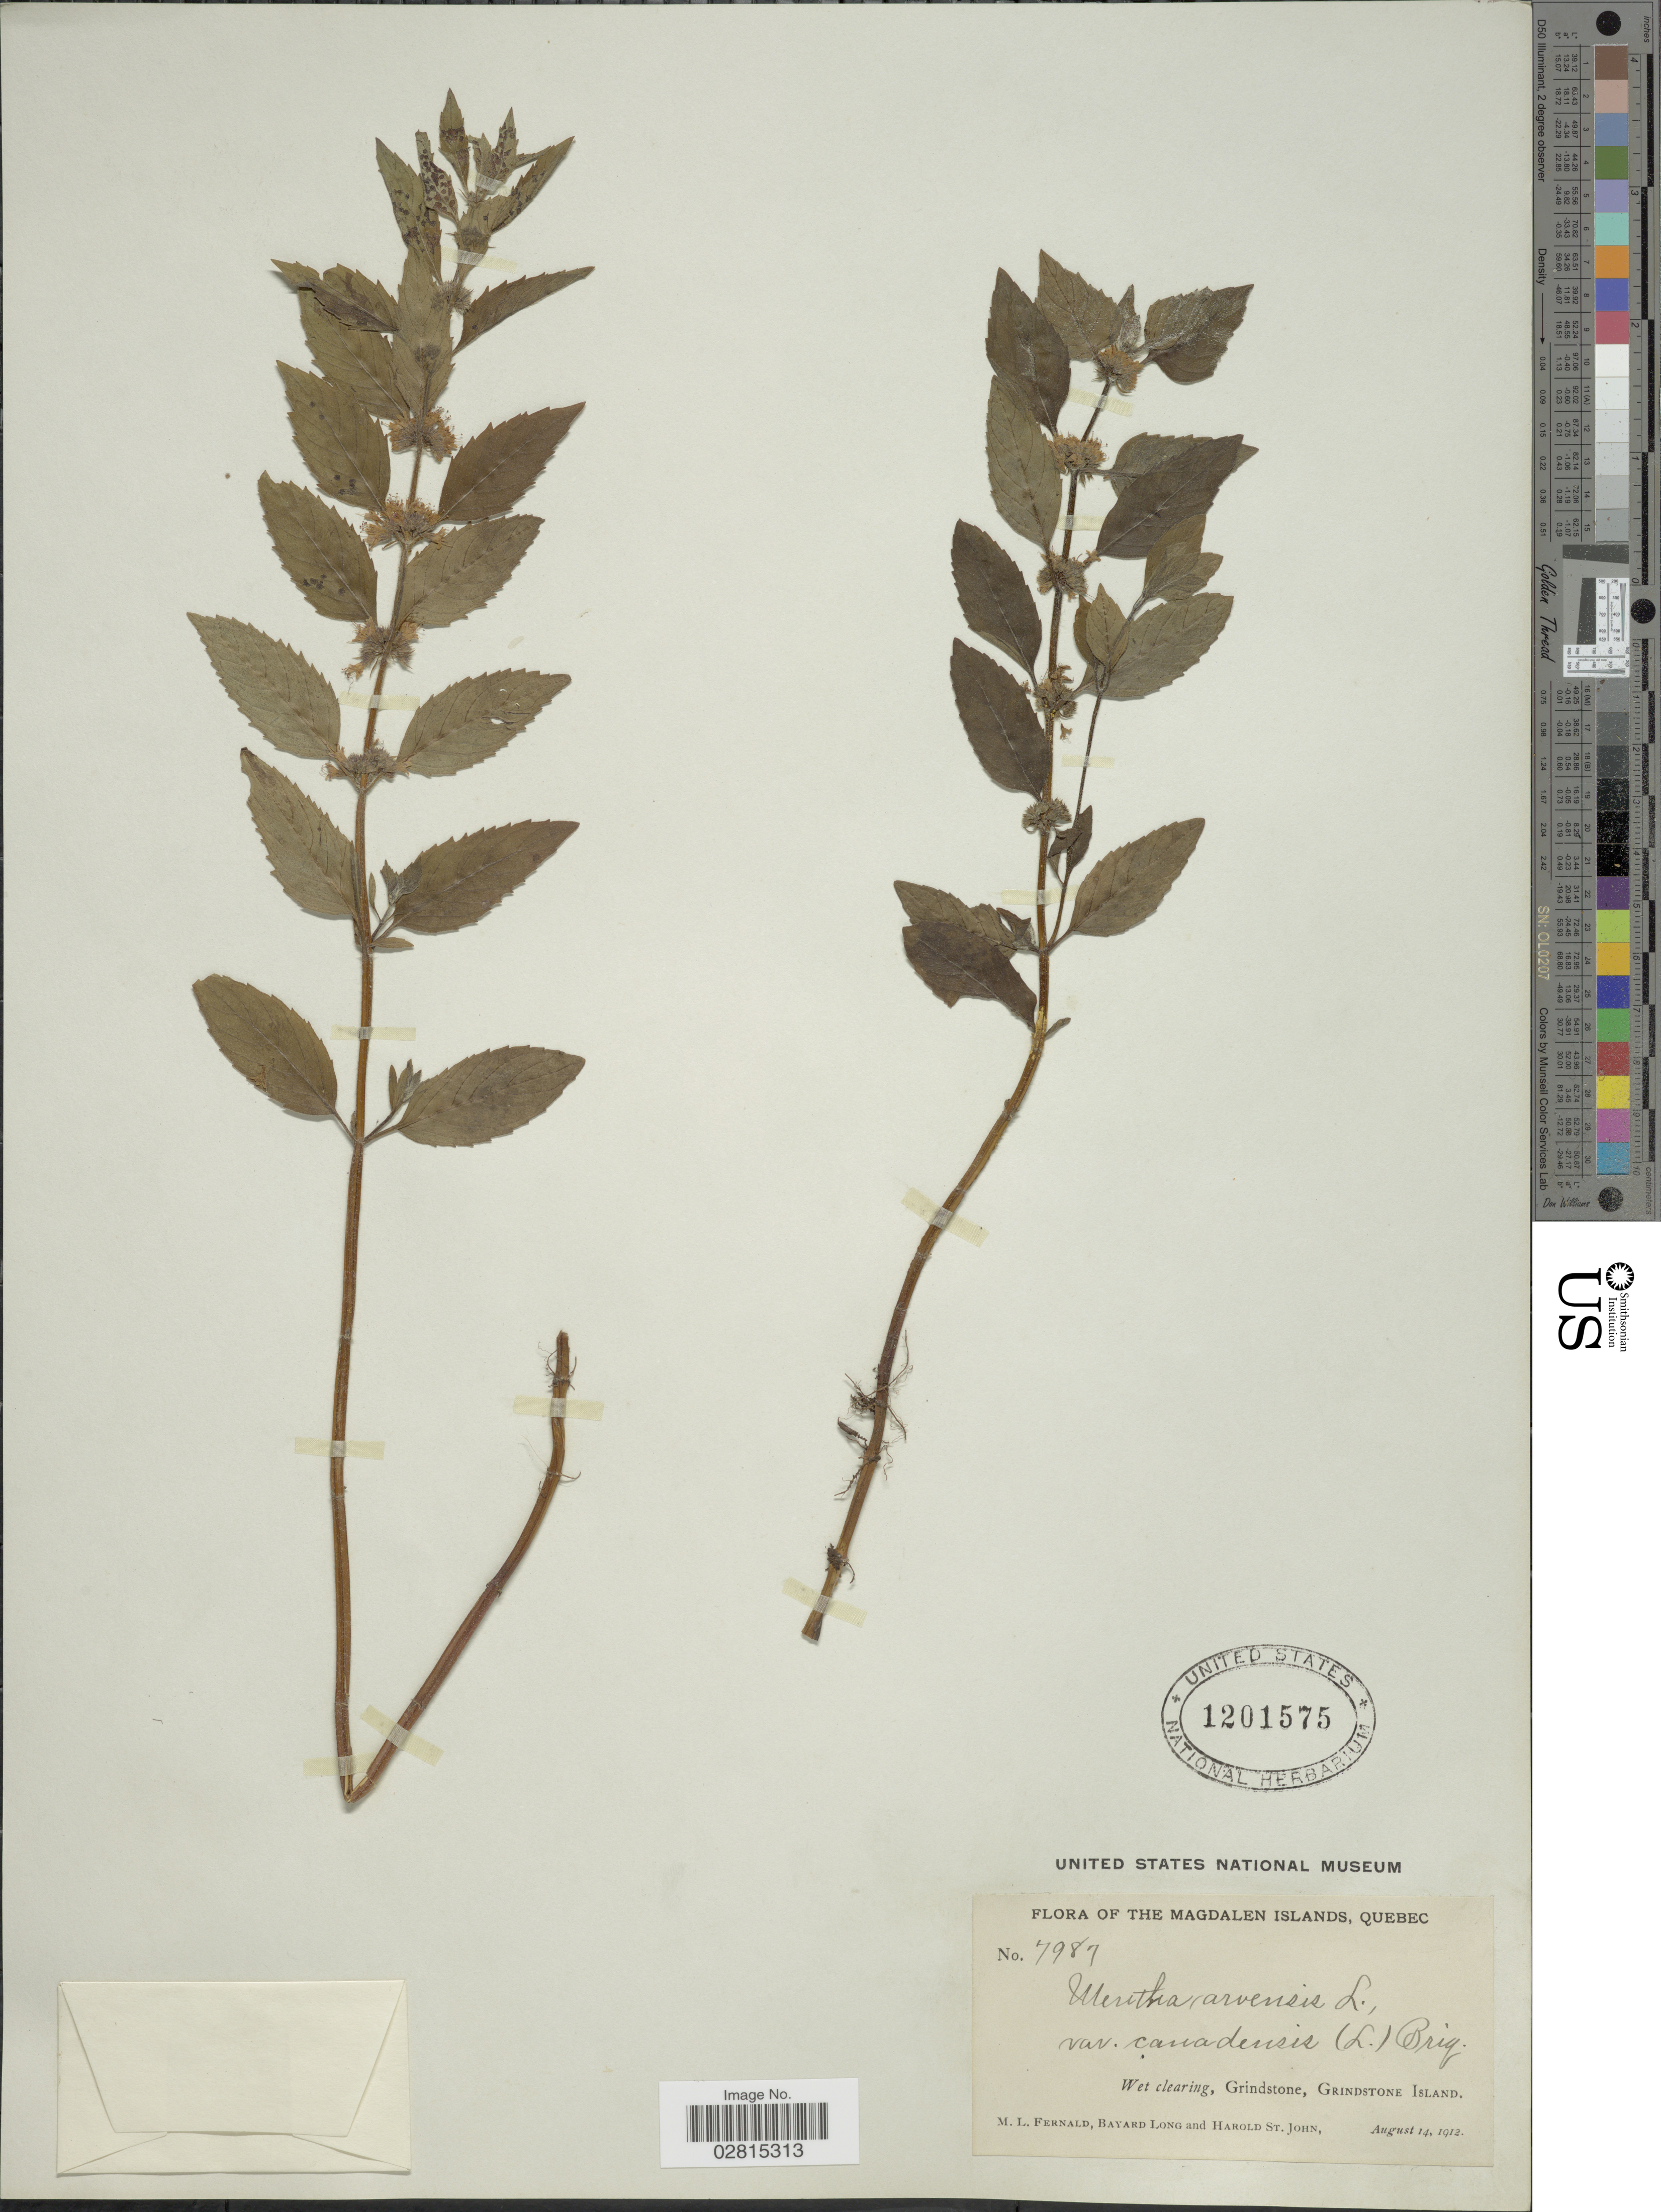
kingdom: Plantae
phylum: Tracheophyta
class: Magnoliopsida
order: Lamiales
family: Lamiaceae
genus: Mentha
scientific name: Mentha canadensis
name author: L.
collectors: M. L. Fernald, B. Long & H. St. John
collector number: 7987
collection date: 1912-08-14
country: Canada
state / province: Quebec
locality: Magdalen Islands. Wet clearing, Grindstone, Grindstone Island.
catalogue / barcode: US 1201575